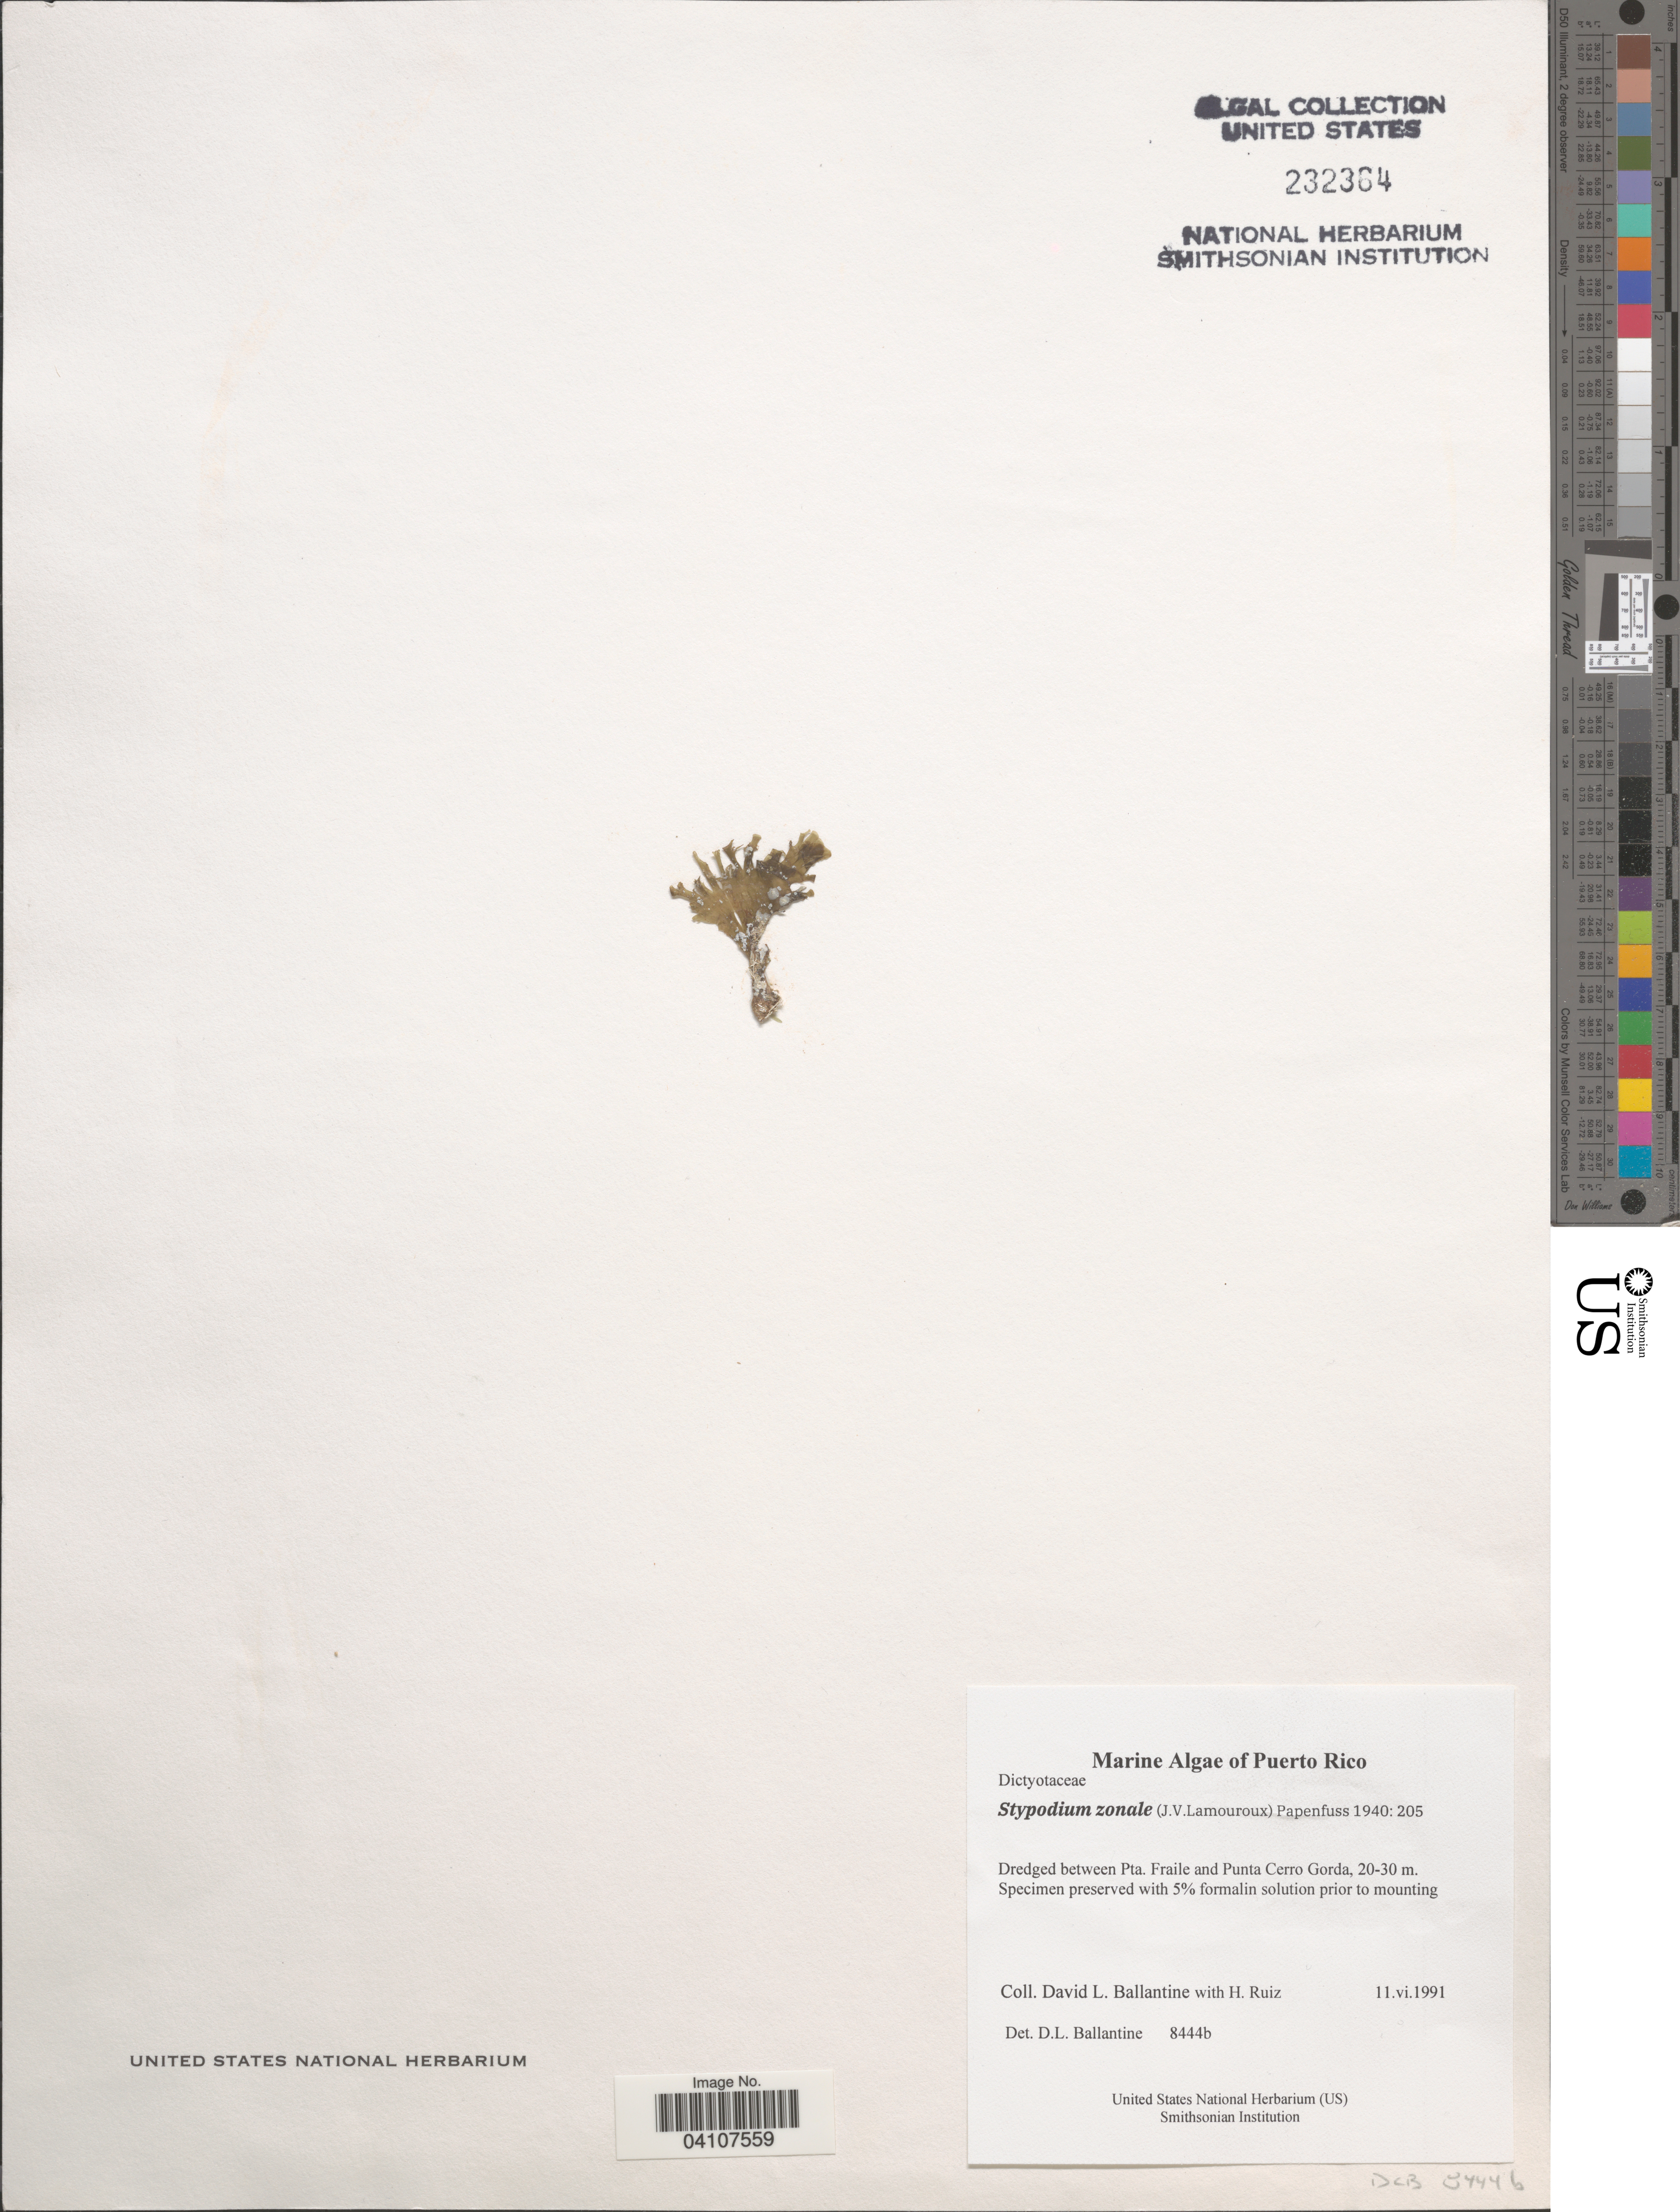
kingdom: Chromista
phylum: Ochrophyta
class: Phaeophyceae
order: Dictyotales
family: Dictyotaceae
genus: Stypopodium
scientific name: Stypopodium zonale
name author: (J.V.Lamouroux) Papenf.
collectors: D.L. Ballantine & H. Ruiz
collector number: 8444b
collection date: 1991-06-11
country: Puerto Rico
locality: Dredged between Pta. Fraile and Punta Cerro Gorda.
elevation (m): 20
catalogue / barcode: US 232364